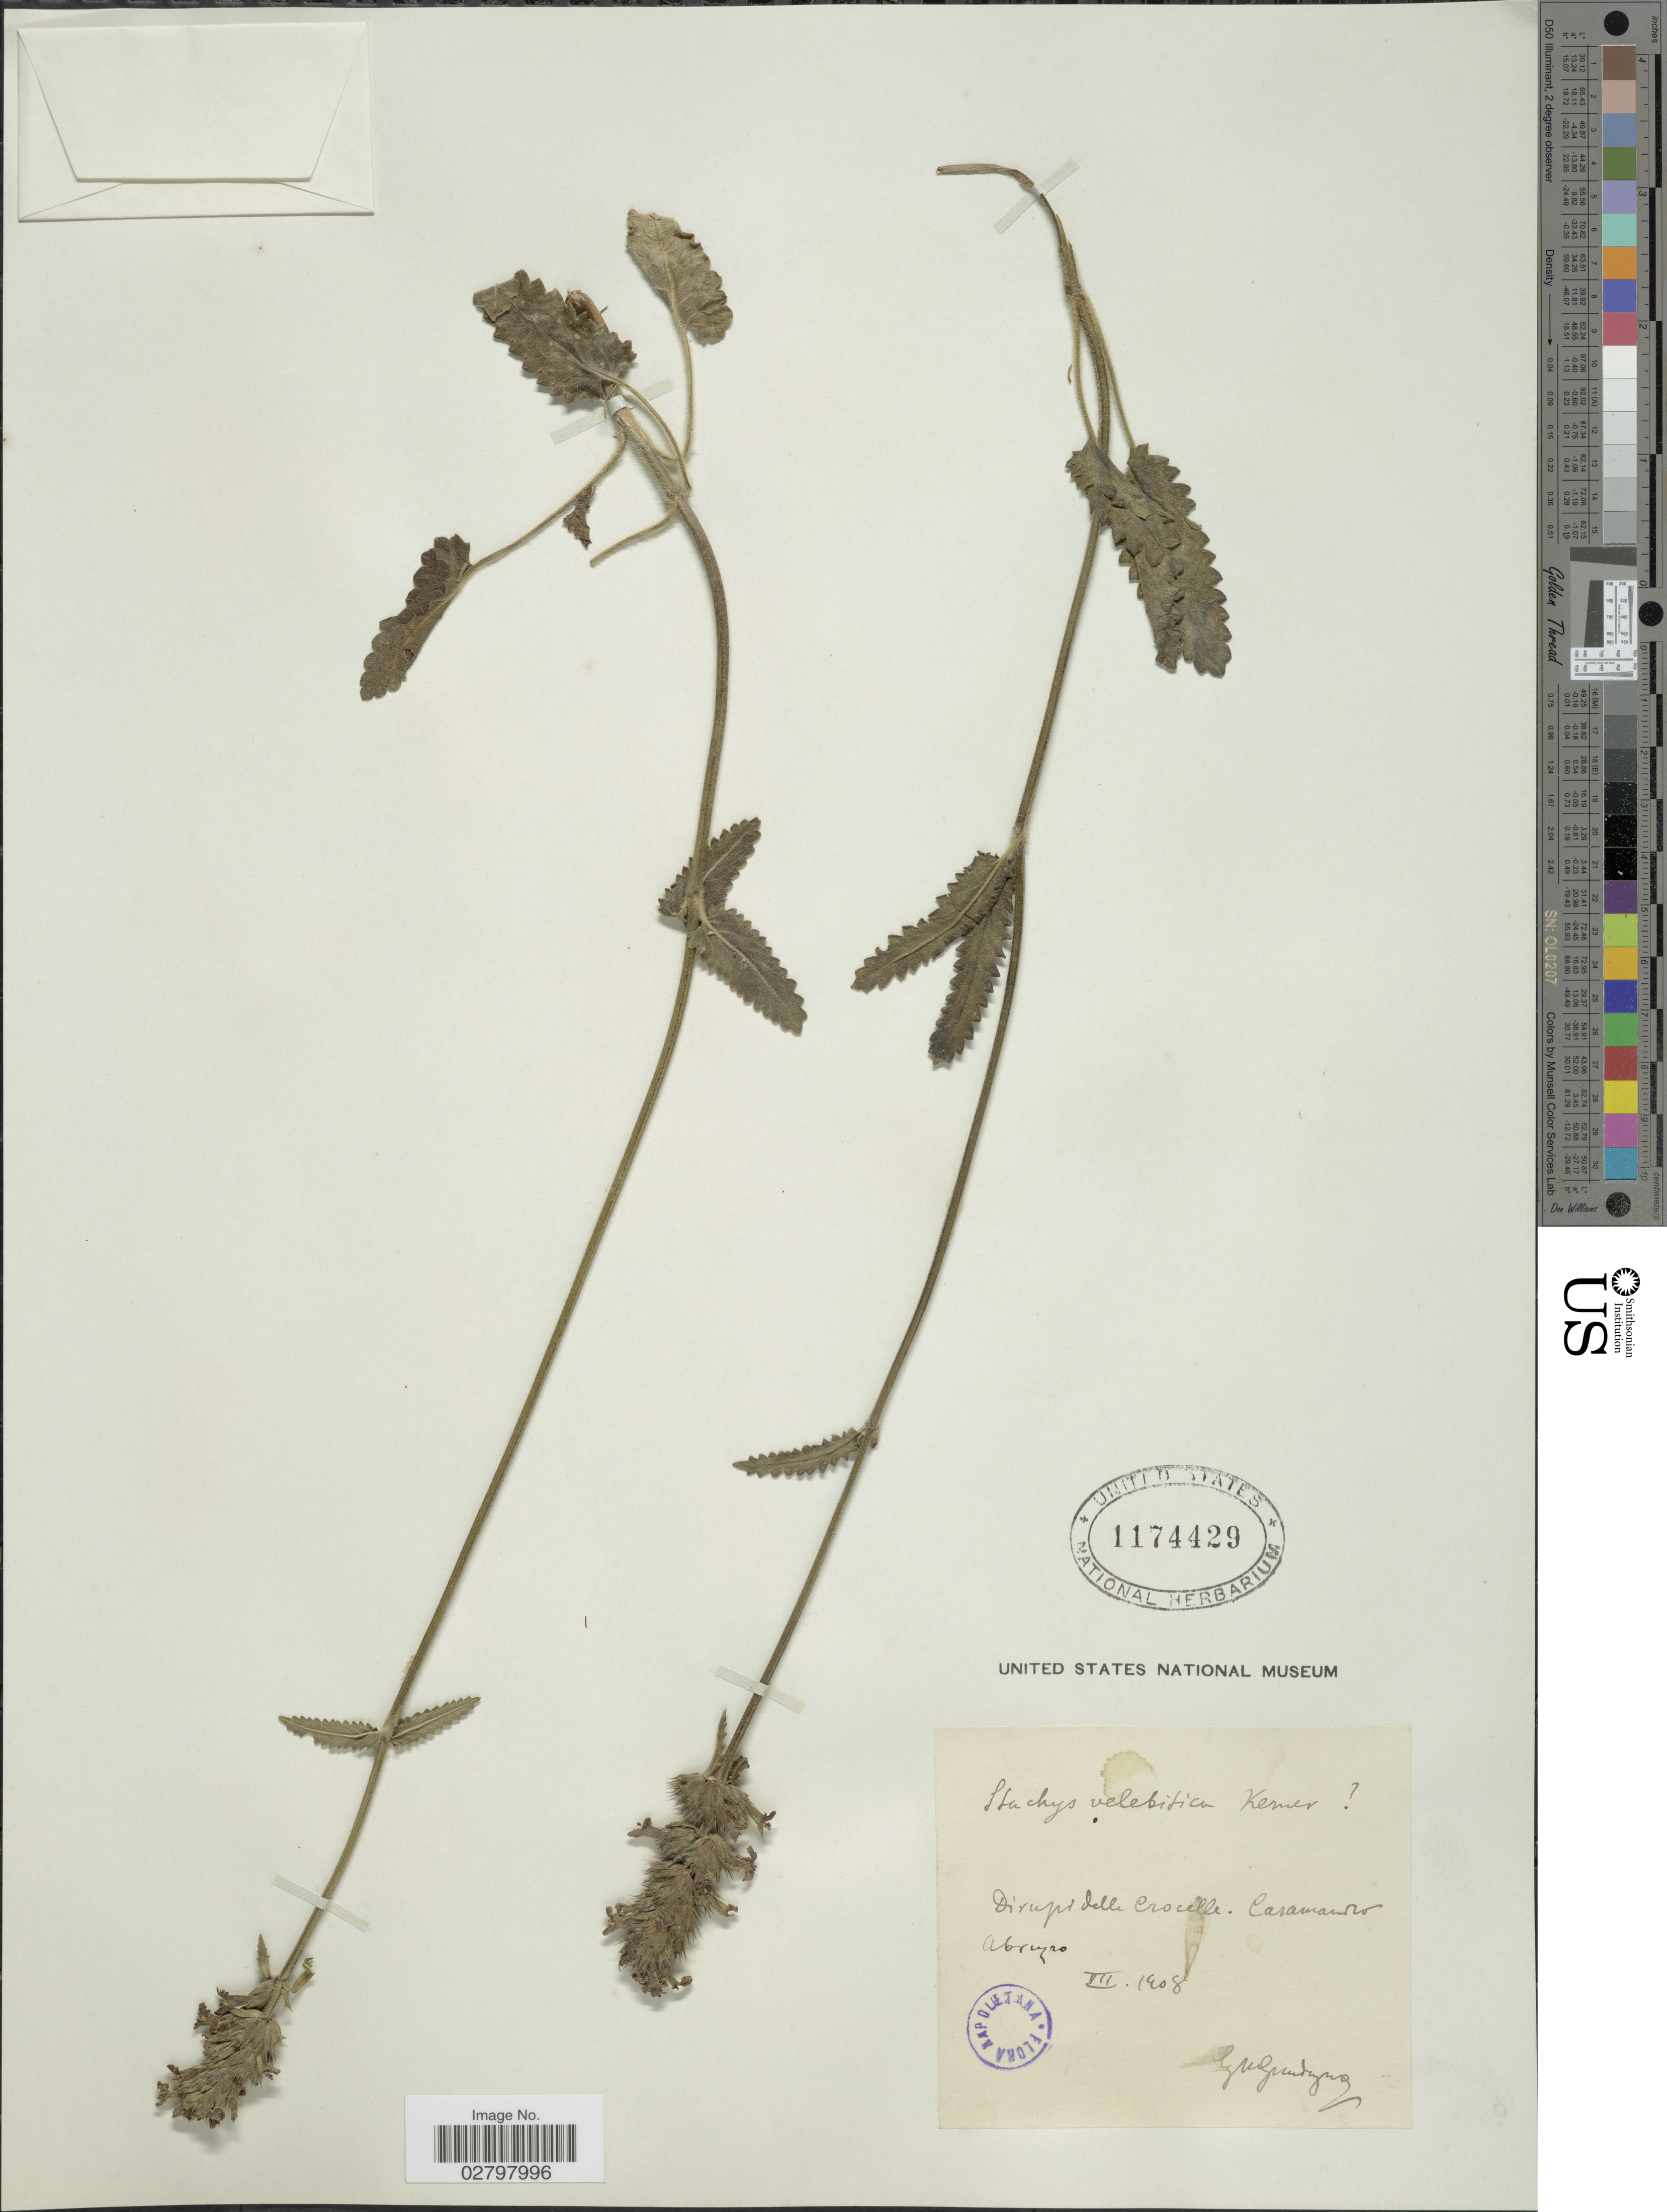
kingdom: Plantae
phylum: Tracheophyta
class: Magnoliopsida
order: Lamiales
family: Lamiaceae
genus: Stachys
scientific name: Stachys velebitica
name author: (A. Kern.) Fritsch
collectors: G. Guadagno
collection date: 1908-07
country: Italy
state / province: Abruzzo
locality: Dirupi delle Crocelle, Caramanico, Abruzzo.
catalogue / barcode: US 1174429